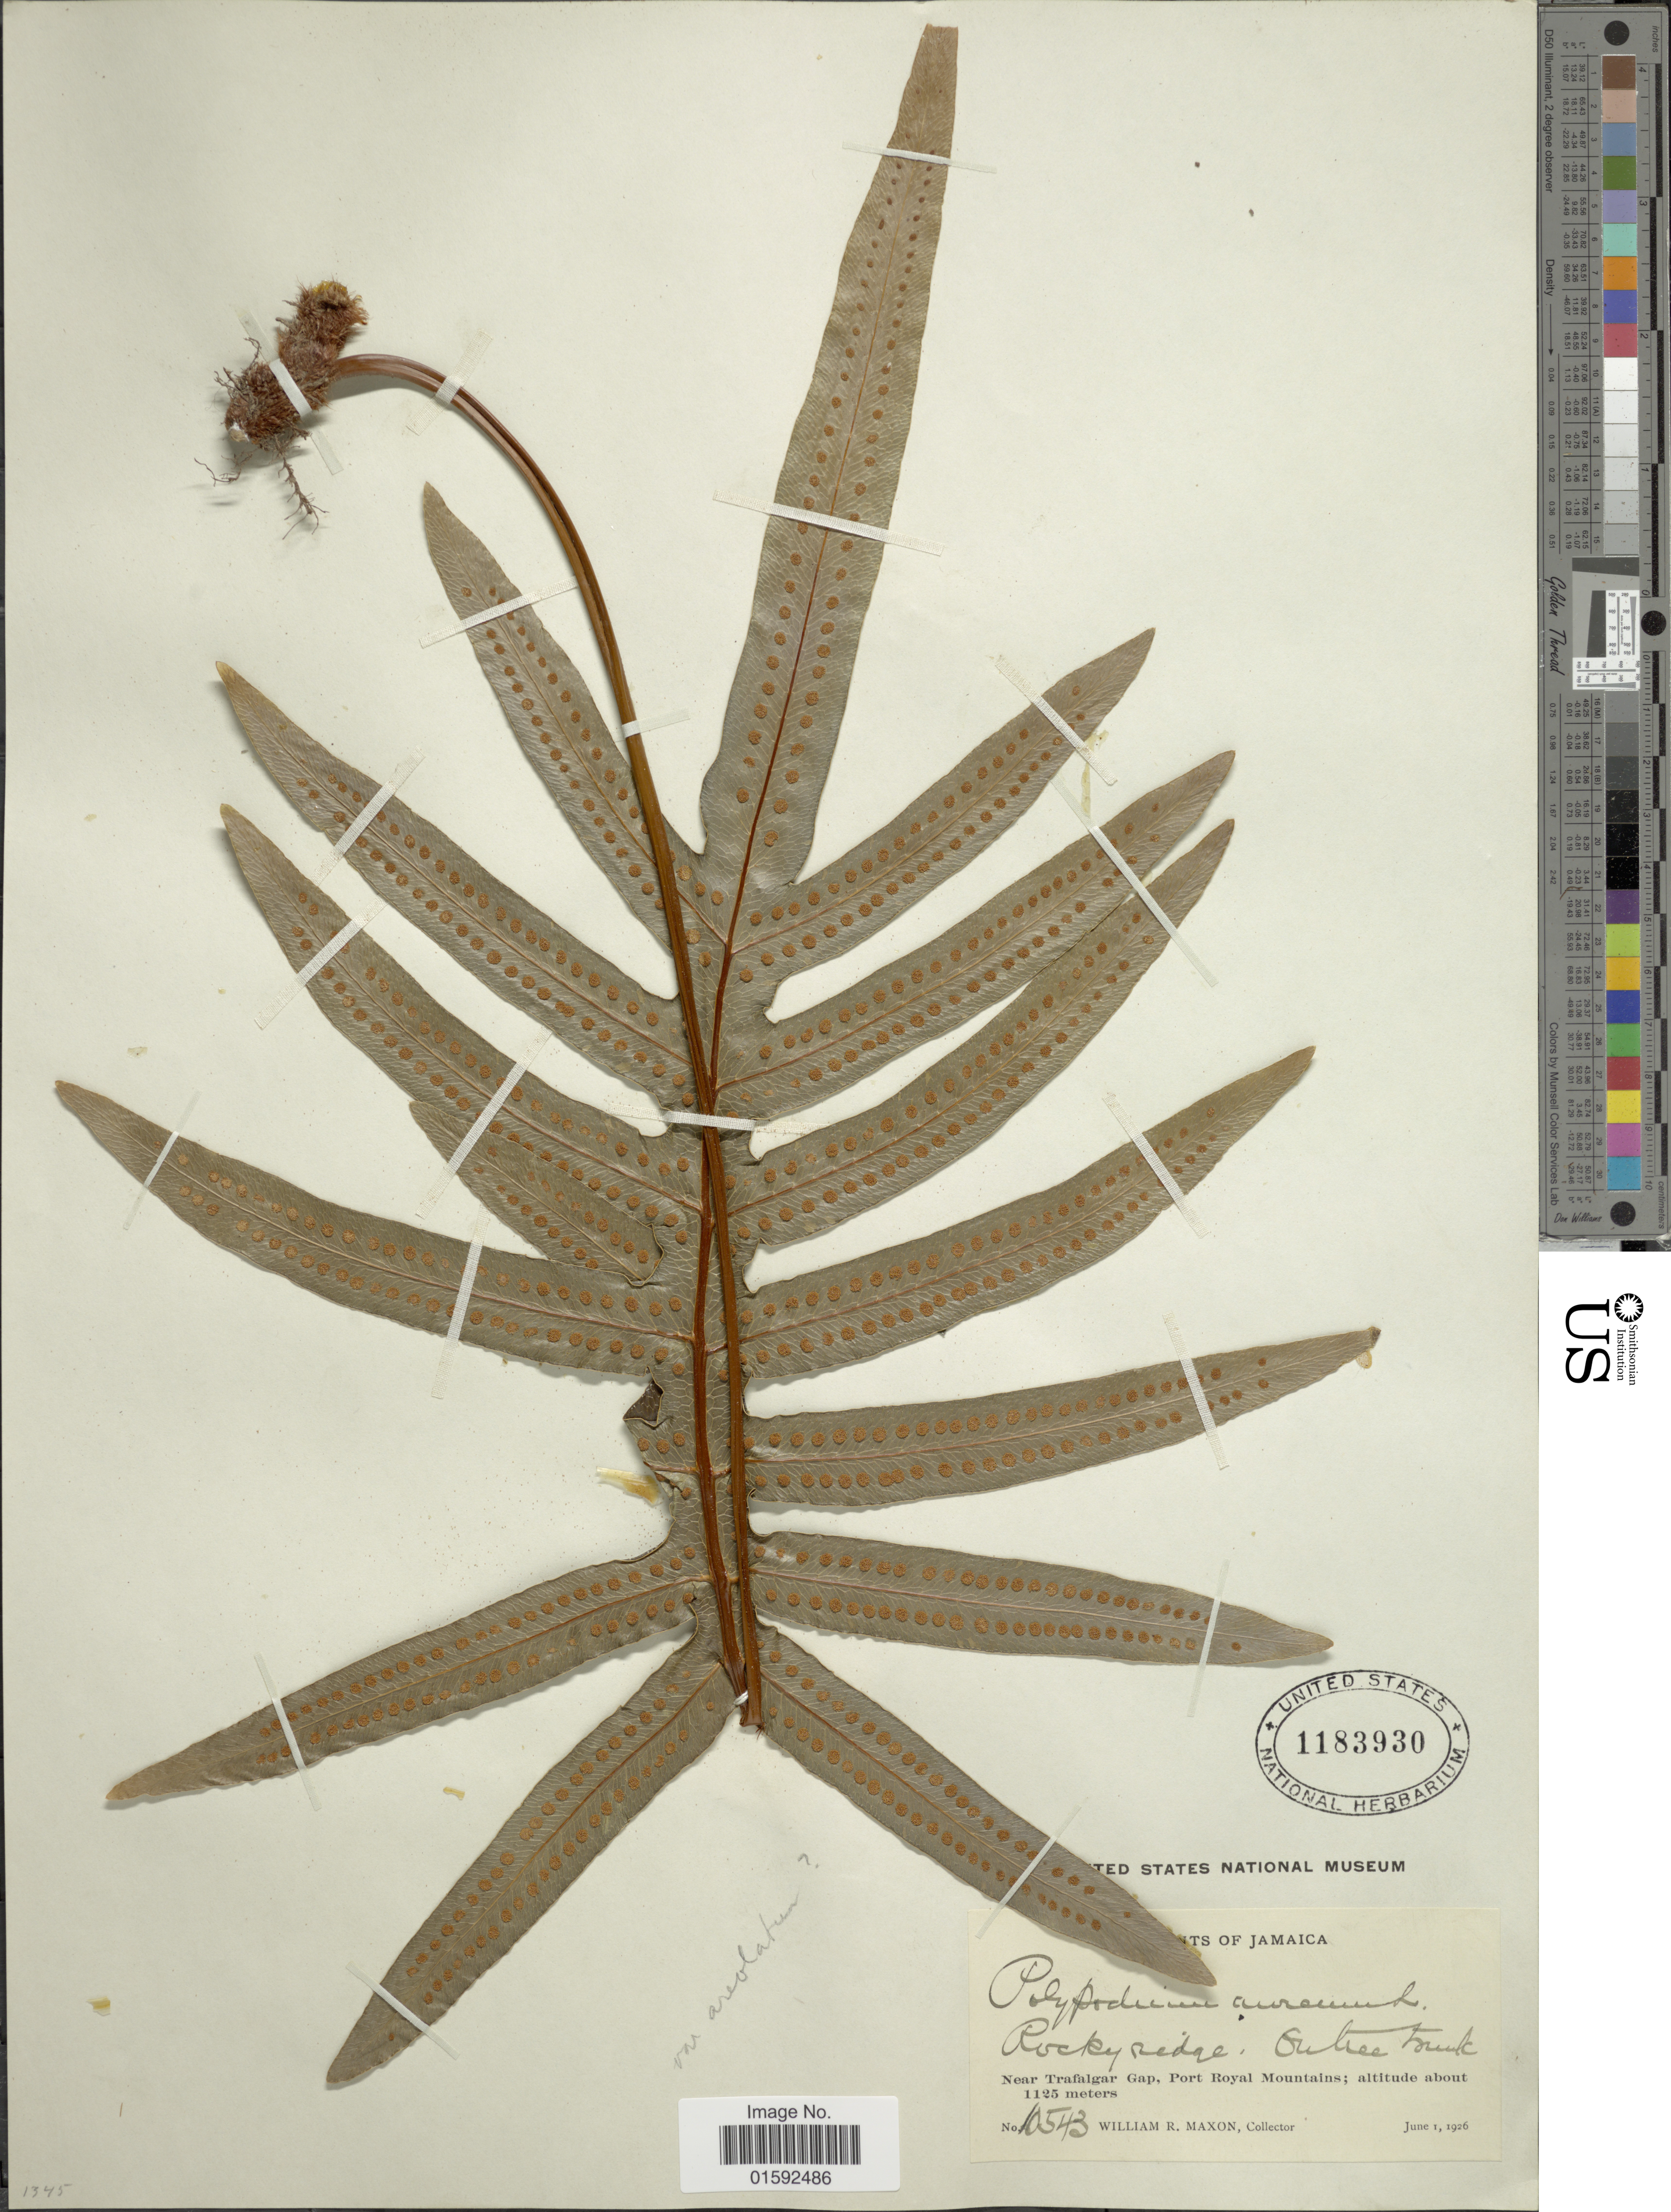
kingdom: Plantae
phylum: Tracheophyta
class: Polypodiopsida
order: Polypodiales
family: Polypodiaceae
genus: Phlebodium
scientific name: Phlebodium pseudoaureum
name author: (Cav.) Lellinger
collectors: W. R. Maxon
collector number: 10543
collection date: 1926-06-01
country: Jamaica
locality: Jamaica, near Trafalgar Gap, Port Royal Mountains.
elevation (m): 1125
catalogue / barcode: US 1183930